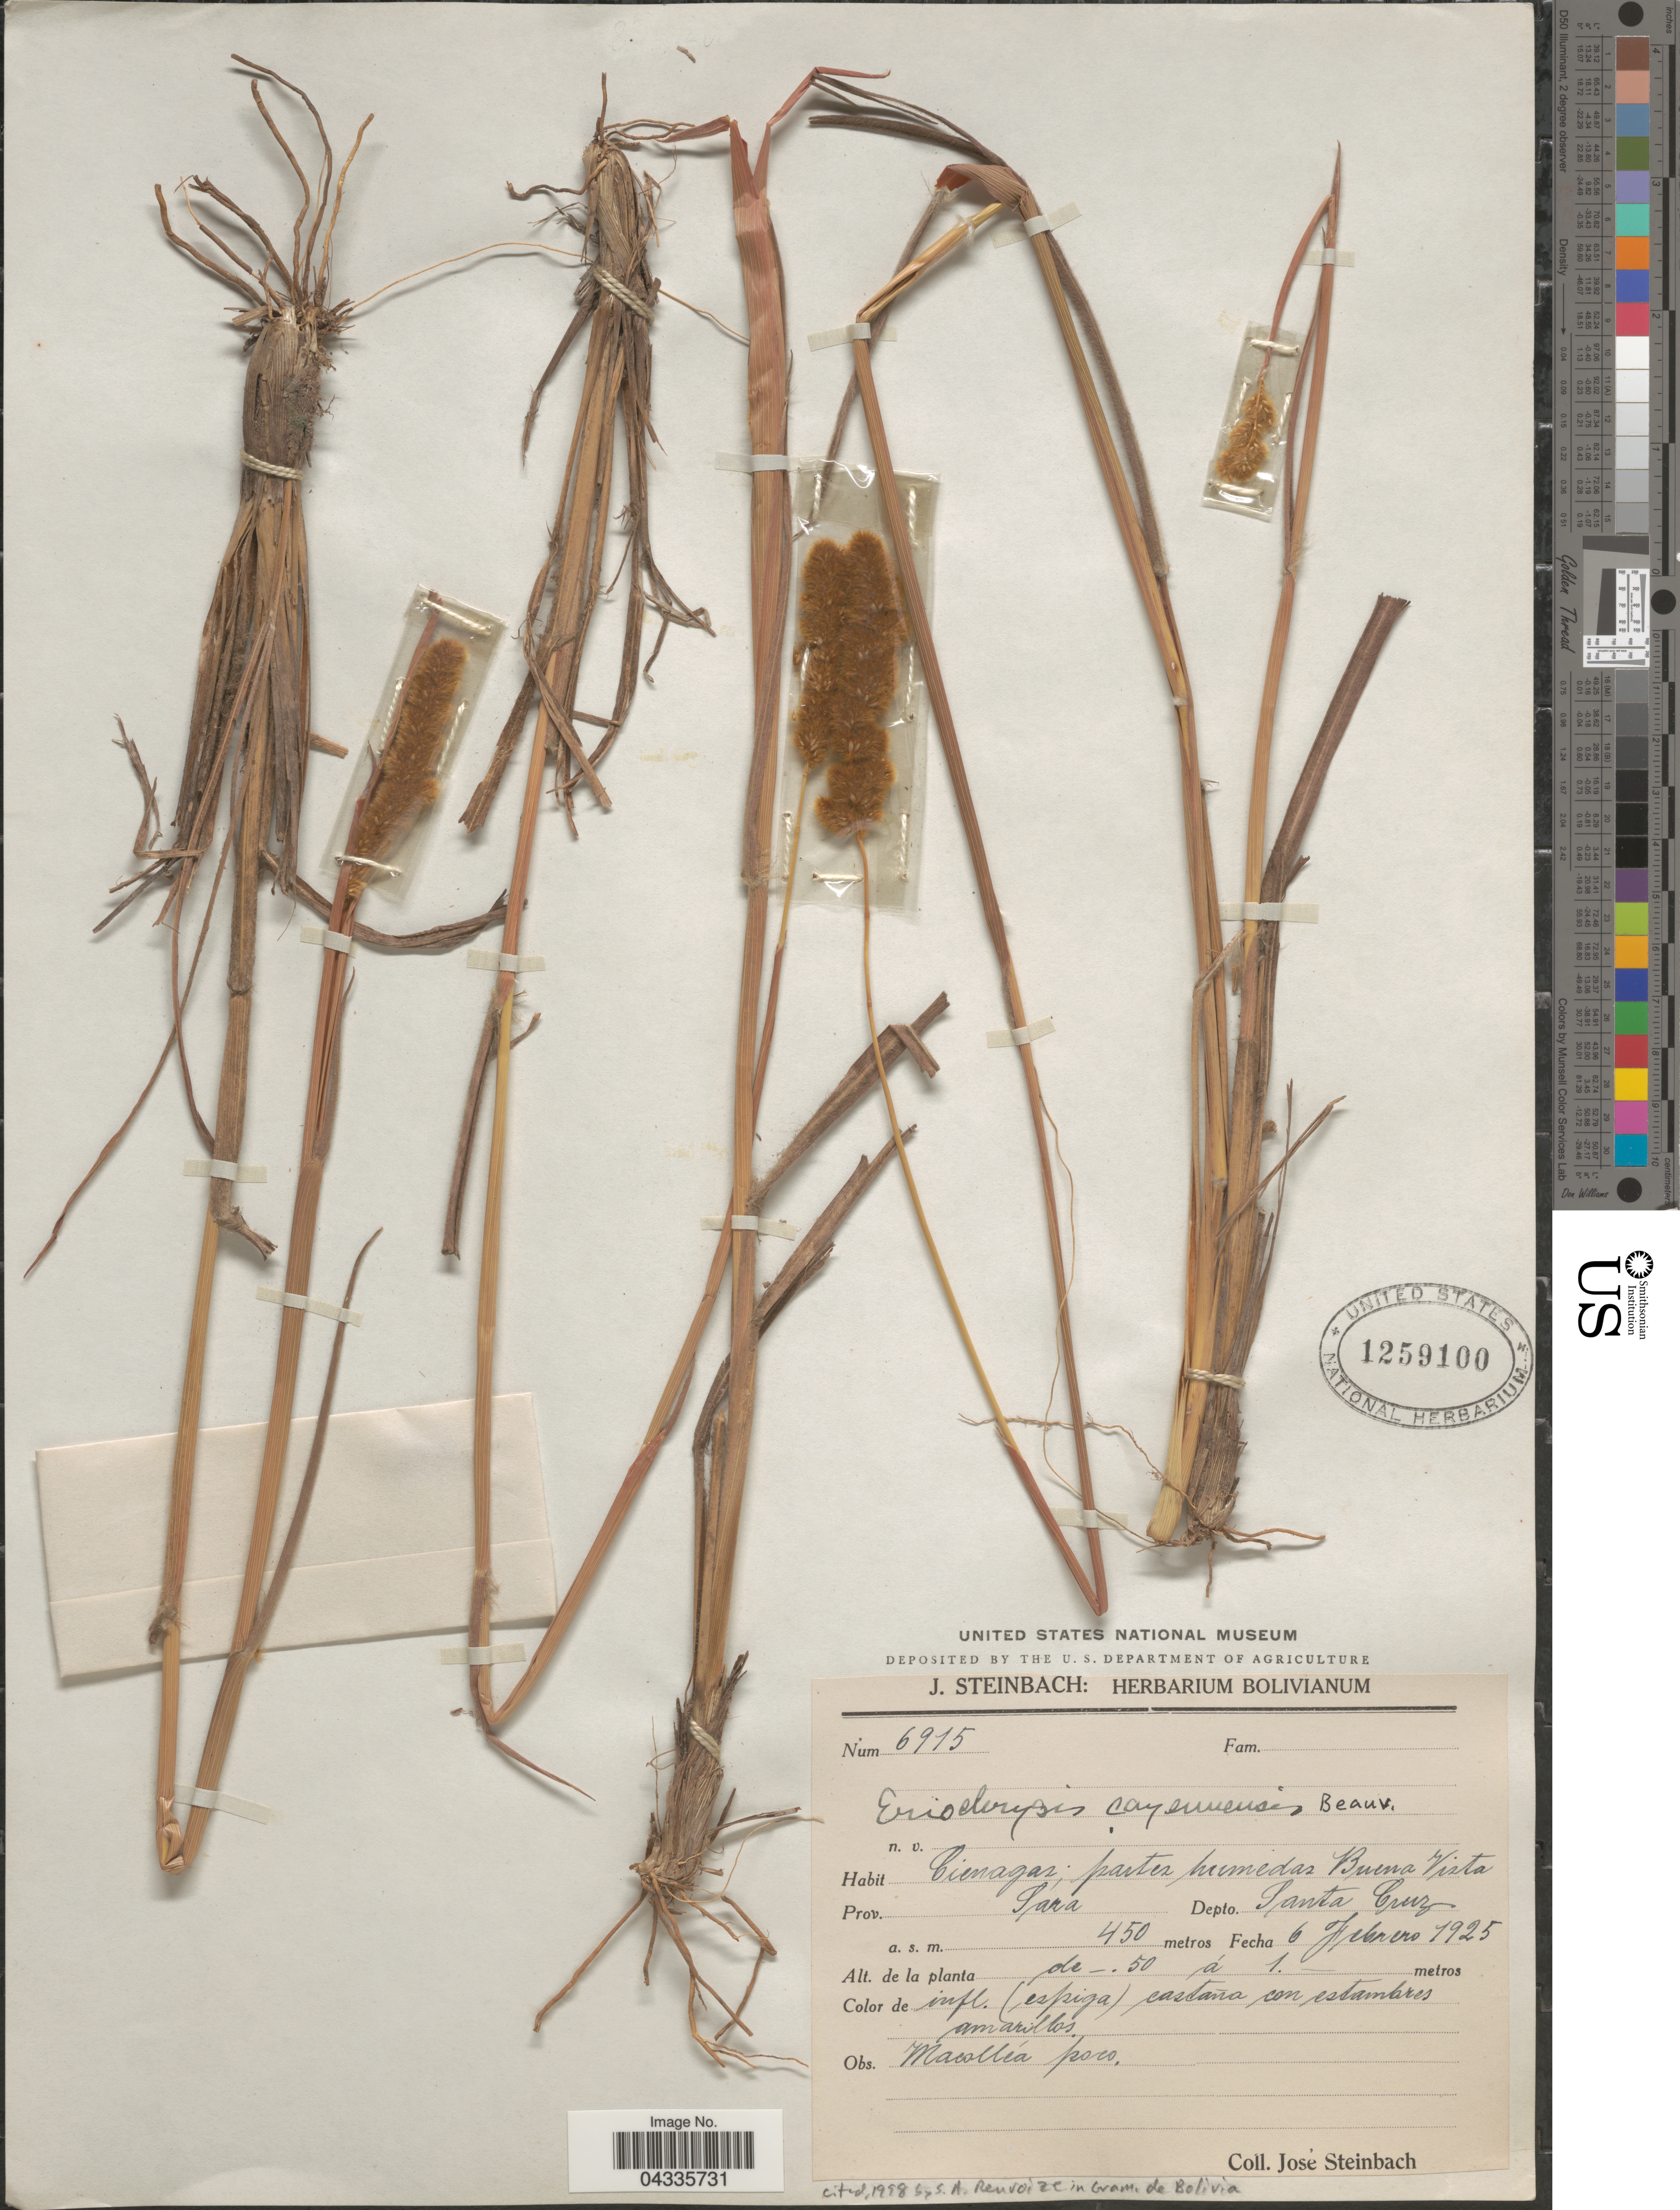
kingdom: Plantae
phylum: Tracheophyta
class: Liliopsida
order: Poales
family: Poaceae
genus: Eriochrysis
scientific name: Eriochrysis cayennensis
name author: P. Beauv.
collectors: J. Steinbach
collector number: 6915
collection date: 1925-02-06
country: Bolivia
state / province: Santa Cruz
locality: Cimagas; partes humedas Buena Vista. Prov. Para. Depto. Santa Cruz.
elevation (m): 450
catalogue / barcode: US 1259100